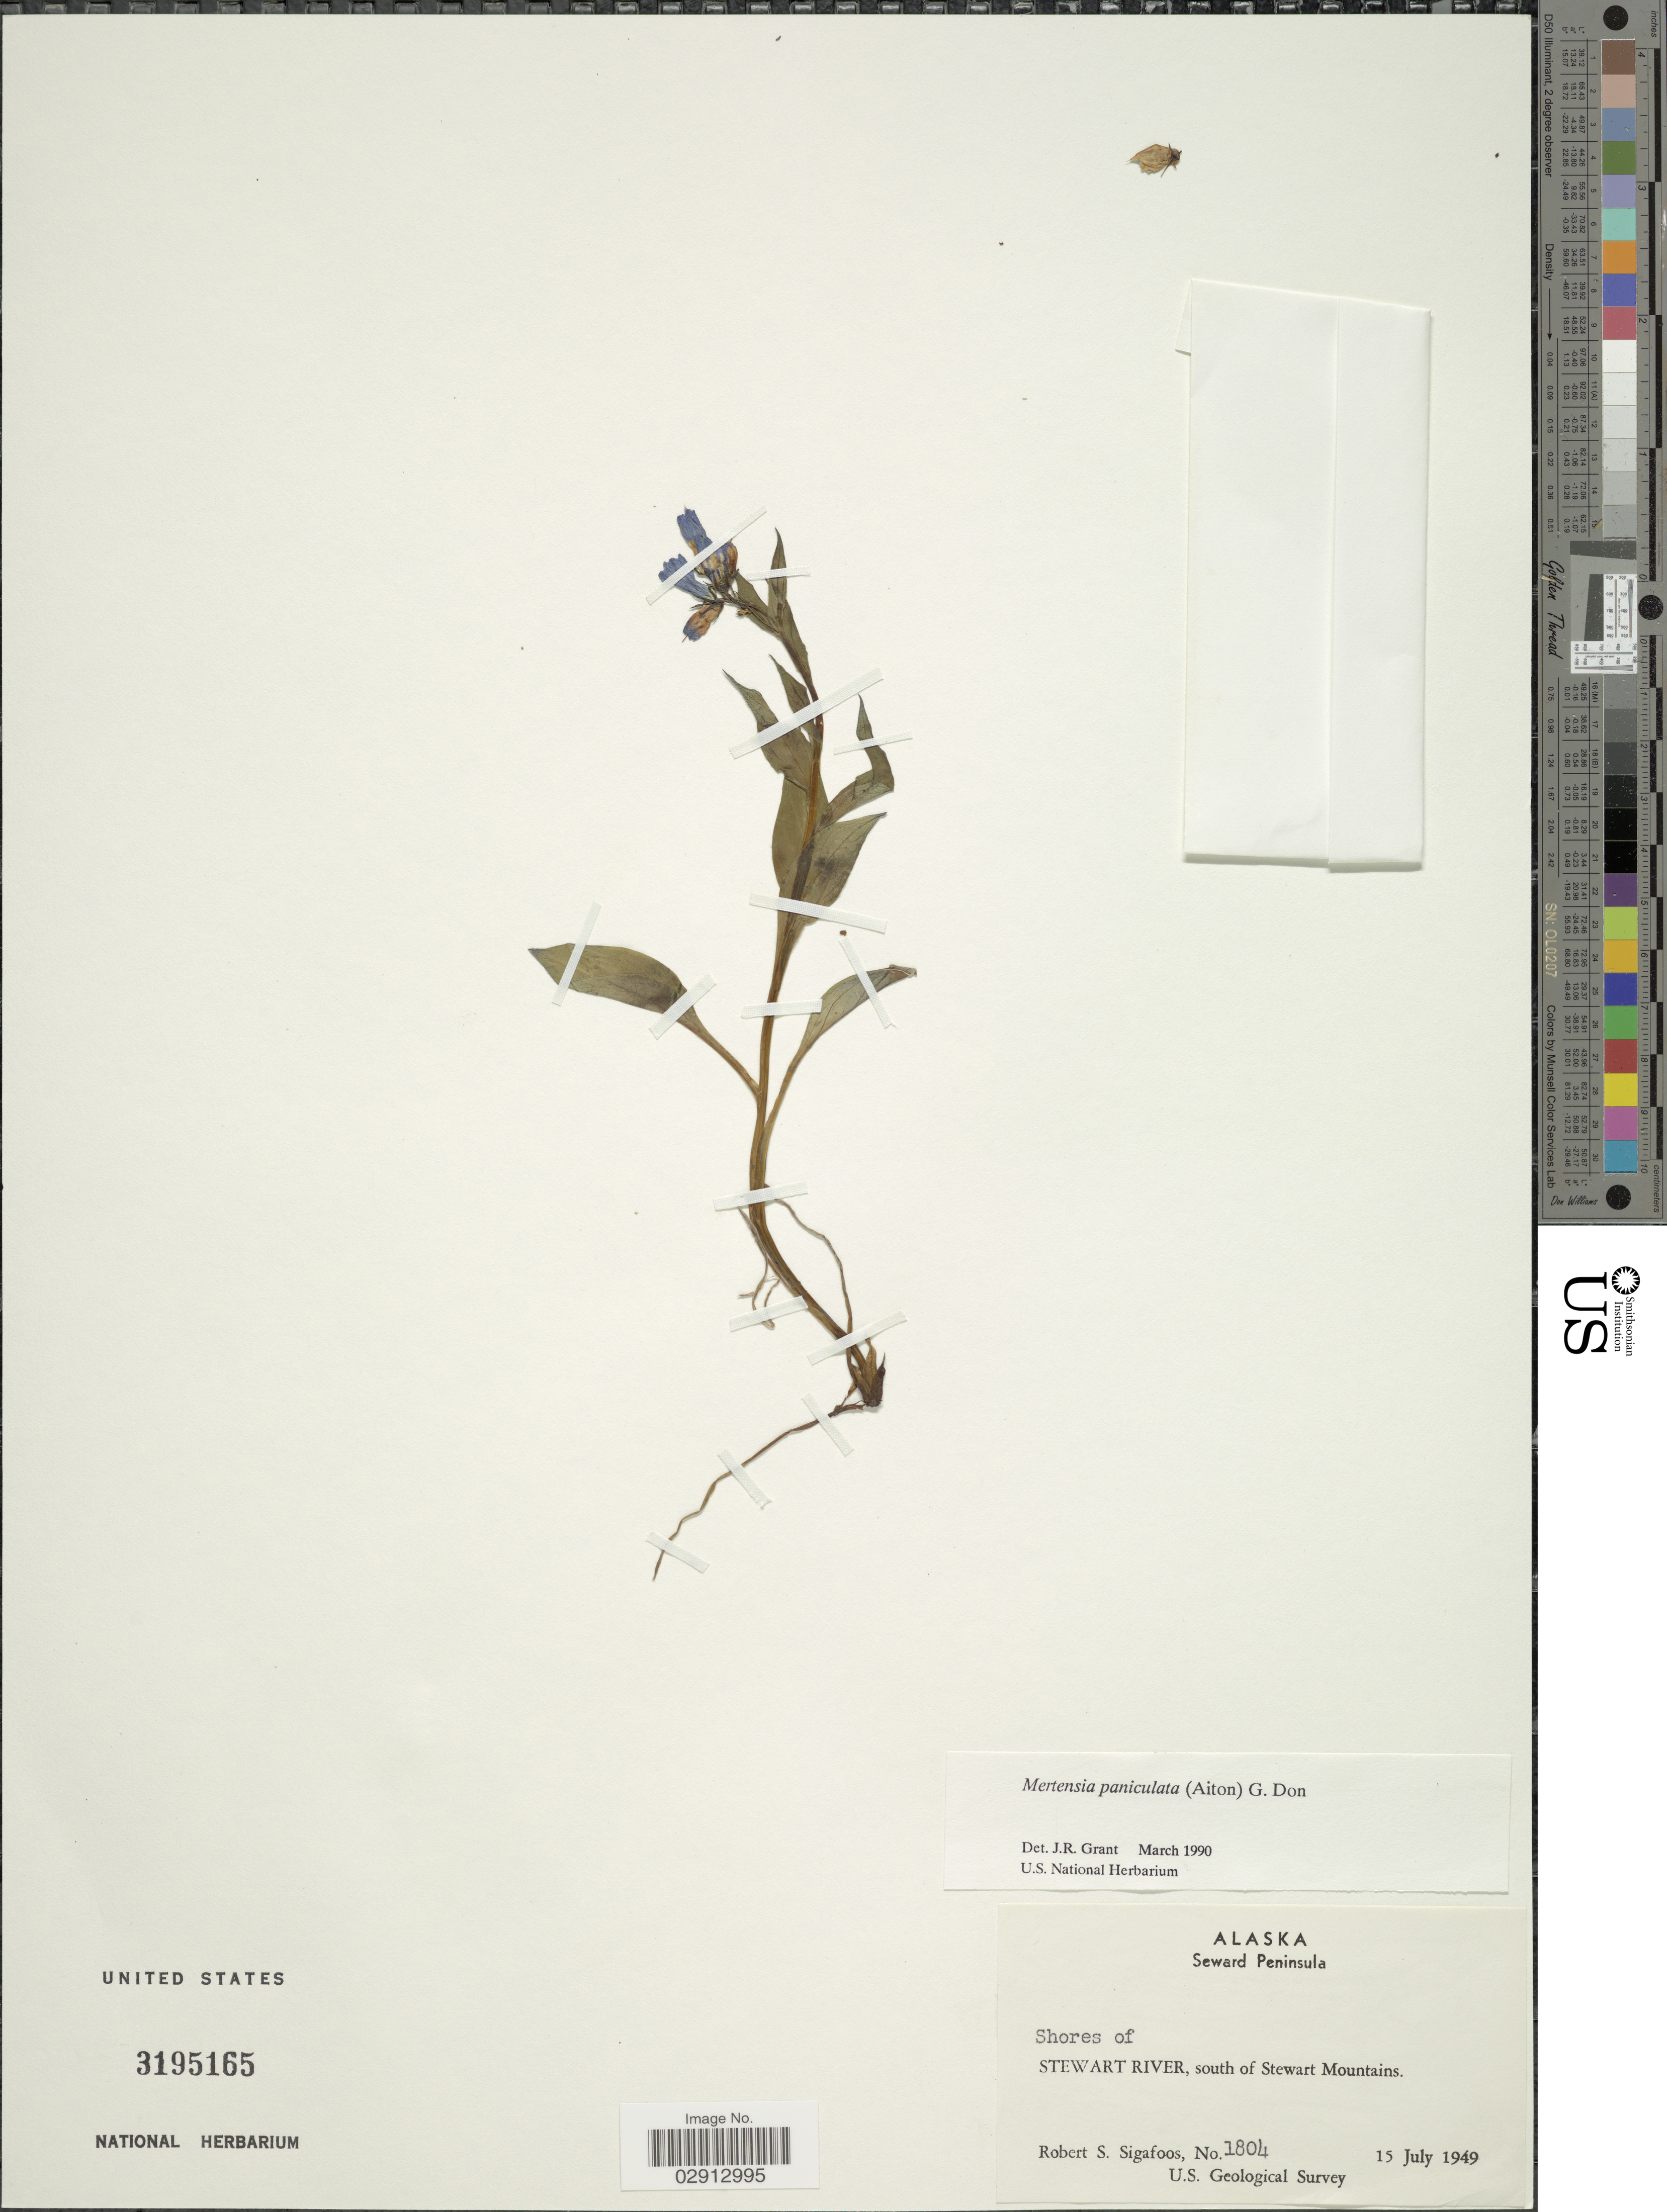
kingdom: Plantae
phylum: Tracheophyta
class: Magnoliopsida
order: Boraginales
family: Boraginaceae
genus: Mertensia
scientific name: Mertensia paniculata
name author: (Aiton) G. Don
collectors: R. Sigafoos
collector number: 1804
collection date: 1949-07-15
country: United States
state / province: Alaska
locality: Seward Peninsula. Shores of Stewart River, south of Stewart Mountains.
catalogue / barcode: US 3195165